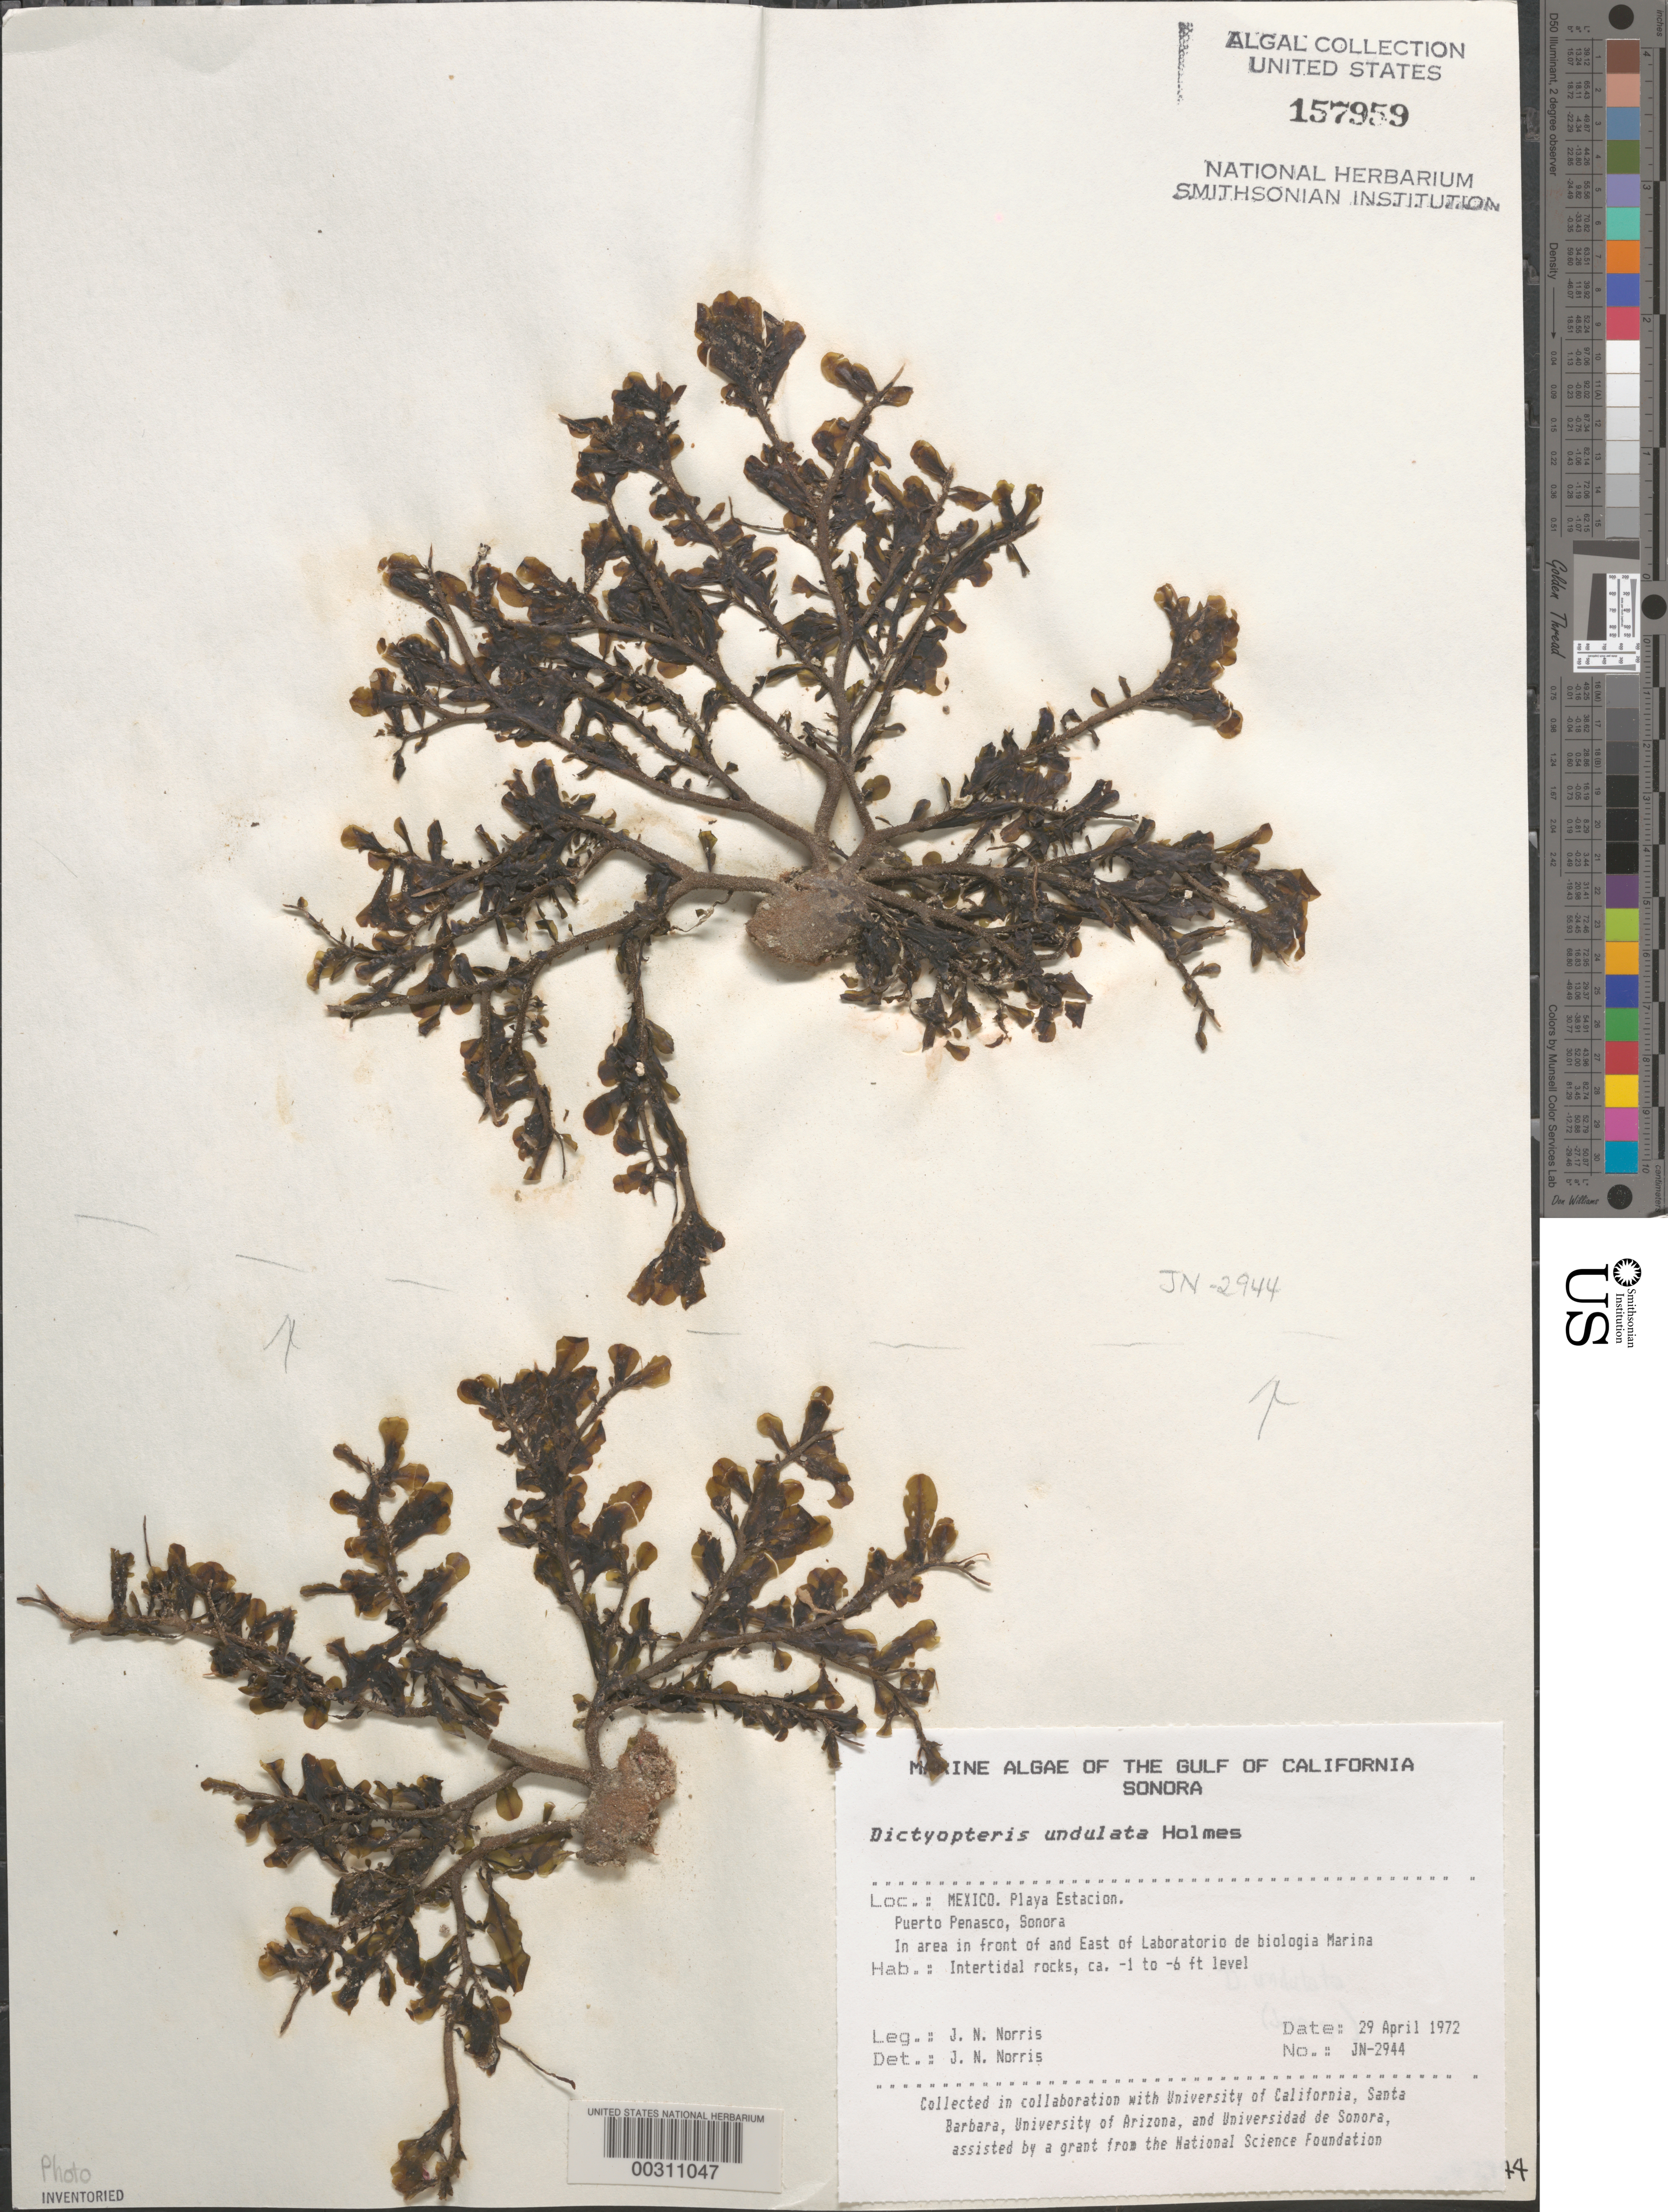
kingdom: Chromista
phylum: Ochrophyta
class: Phaeophyceae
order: Dictyotales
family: Dictyotaceae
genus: Dictyopteris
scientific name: Dictyopteris undulata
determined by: Norris, James N.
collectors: J. N. Norris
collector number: JN-2944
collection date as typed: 29 Apr 1972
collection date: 1972-04-29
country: Mexico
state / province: Sonora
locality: Playa Estacion, Puerto Penasco, marine laboratory area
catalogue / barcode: US 157959